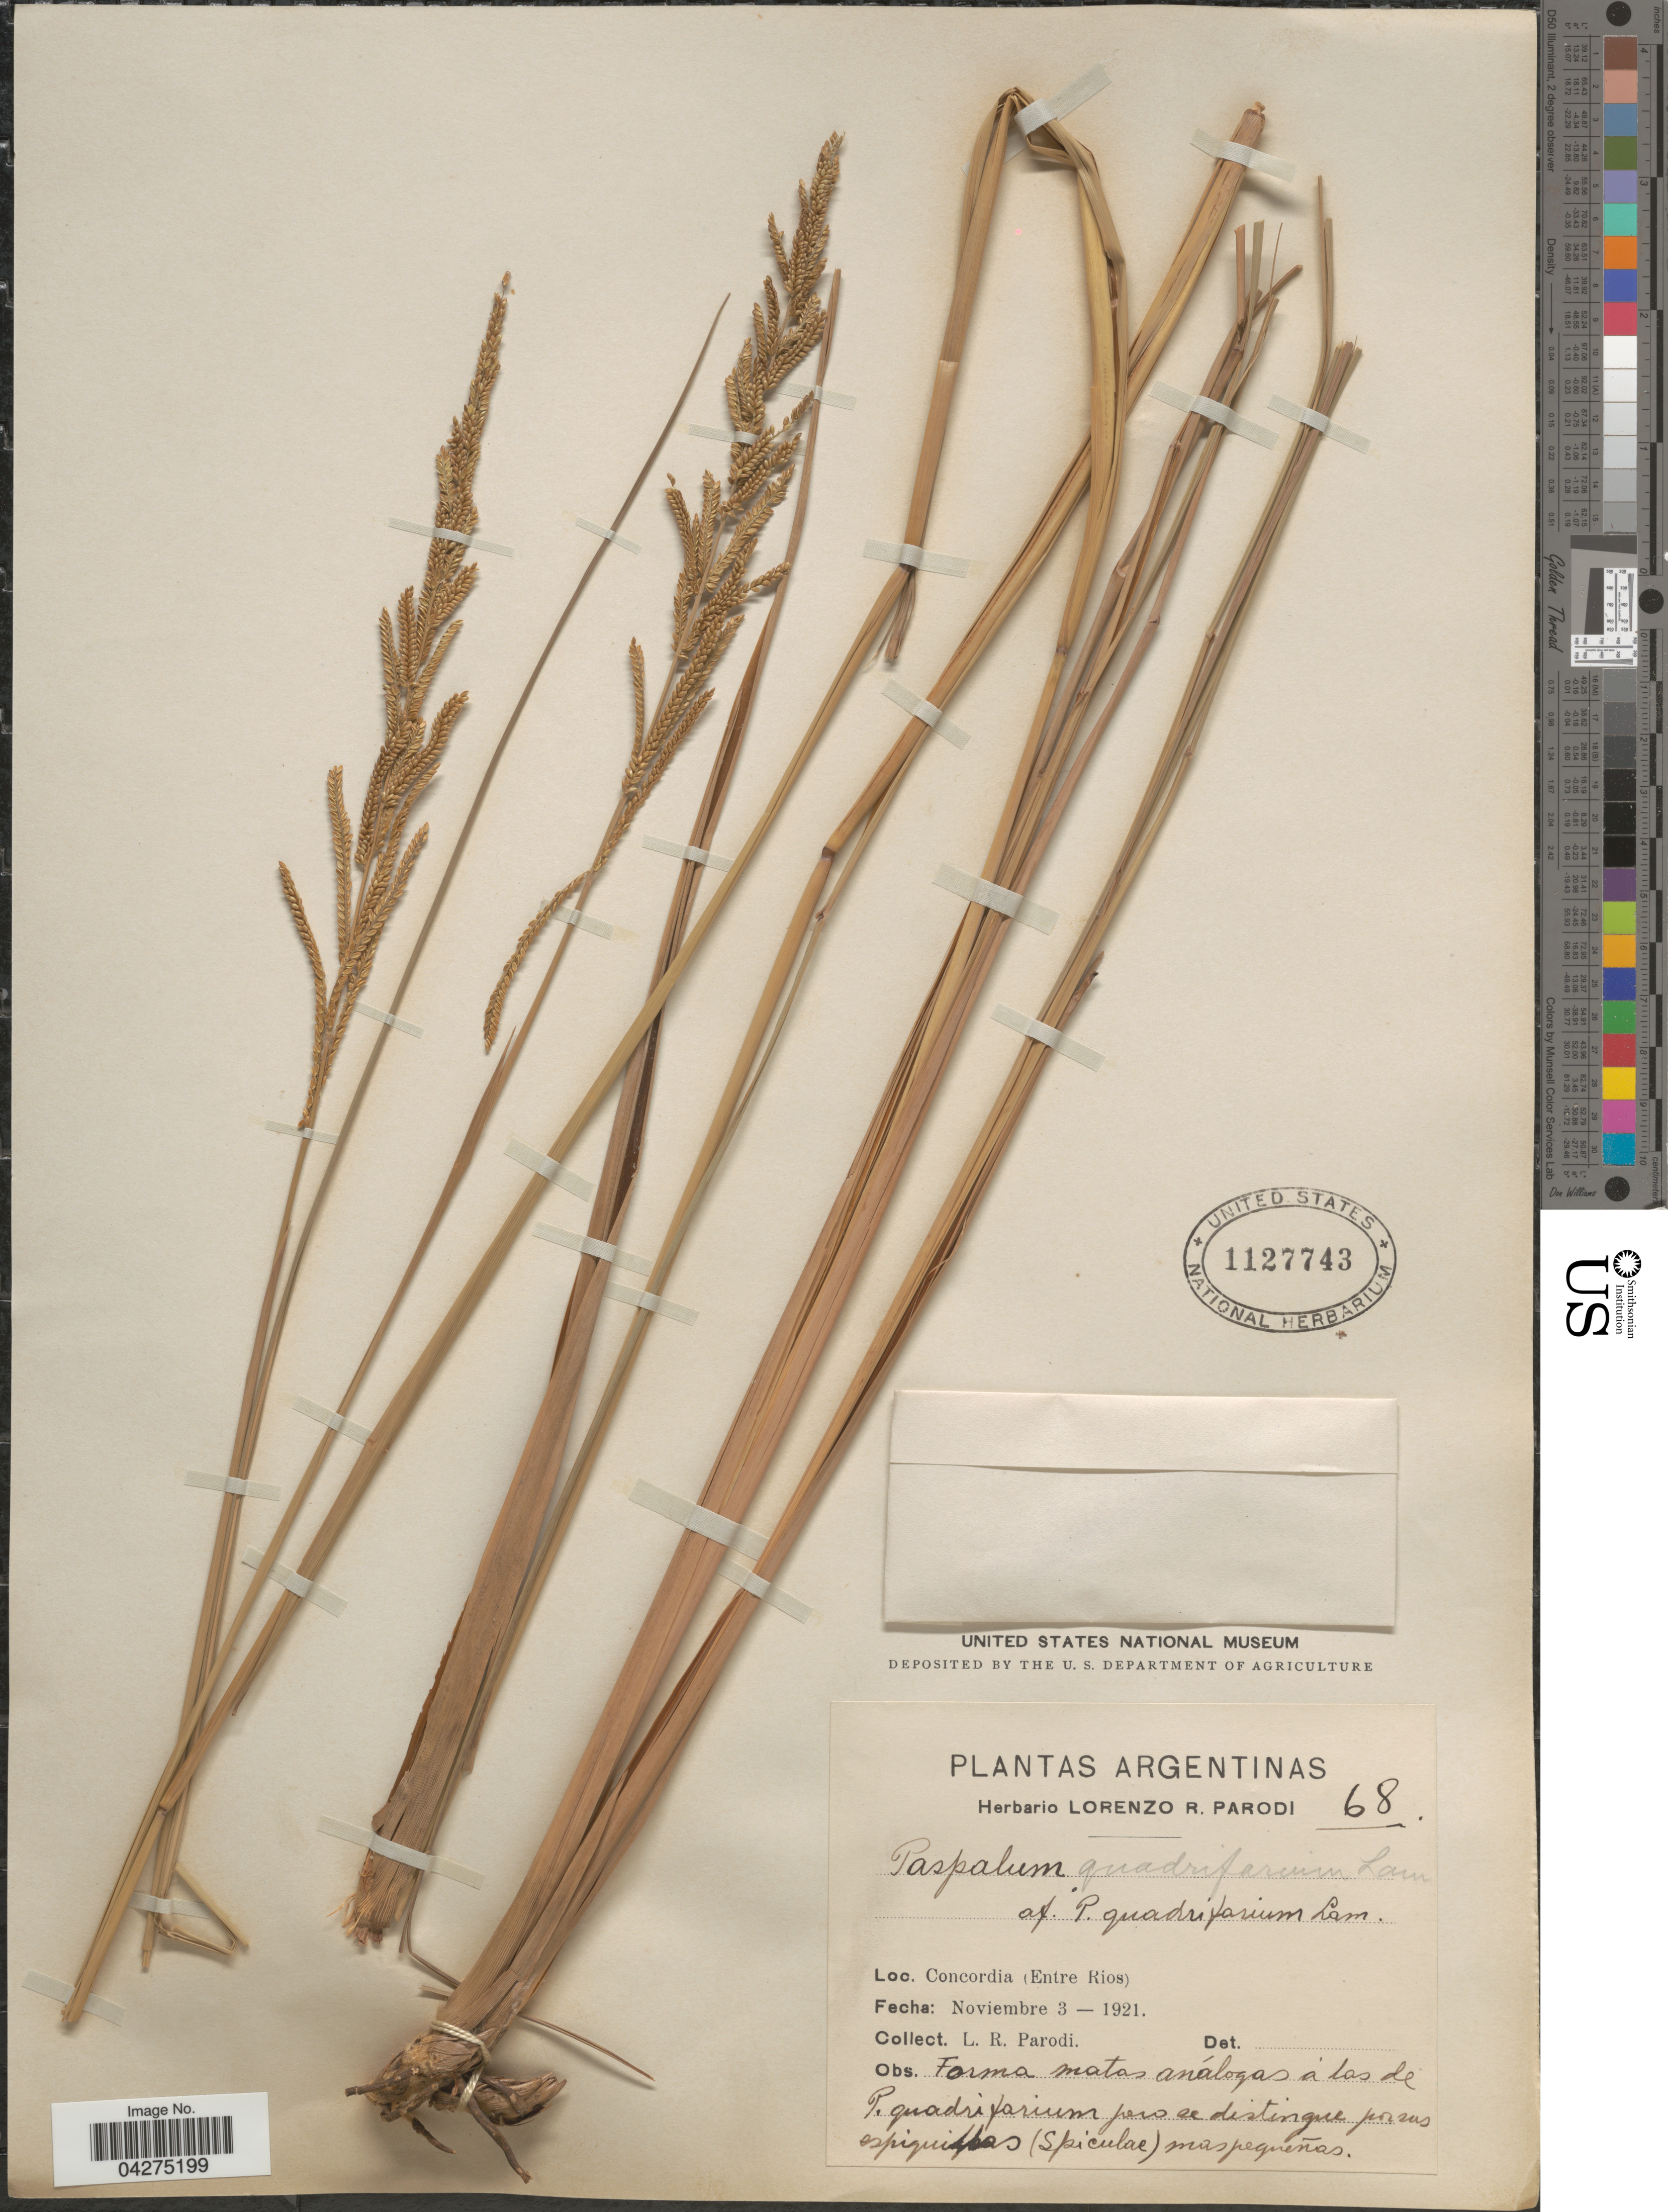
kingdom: Plantae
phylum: Tracheophyta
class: Liliopsida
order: Poales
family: Poaceae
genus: Paspalum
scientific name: Paspalum quadrifarium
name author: Lam.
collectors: L. R. Parodi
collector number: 68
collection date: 1921-11-03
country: Argentina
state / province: Entre Rios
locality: Concordia (Entre Rios).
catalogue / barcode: US 1127743